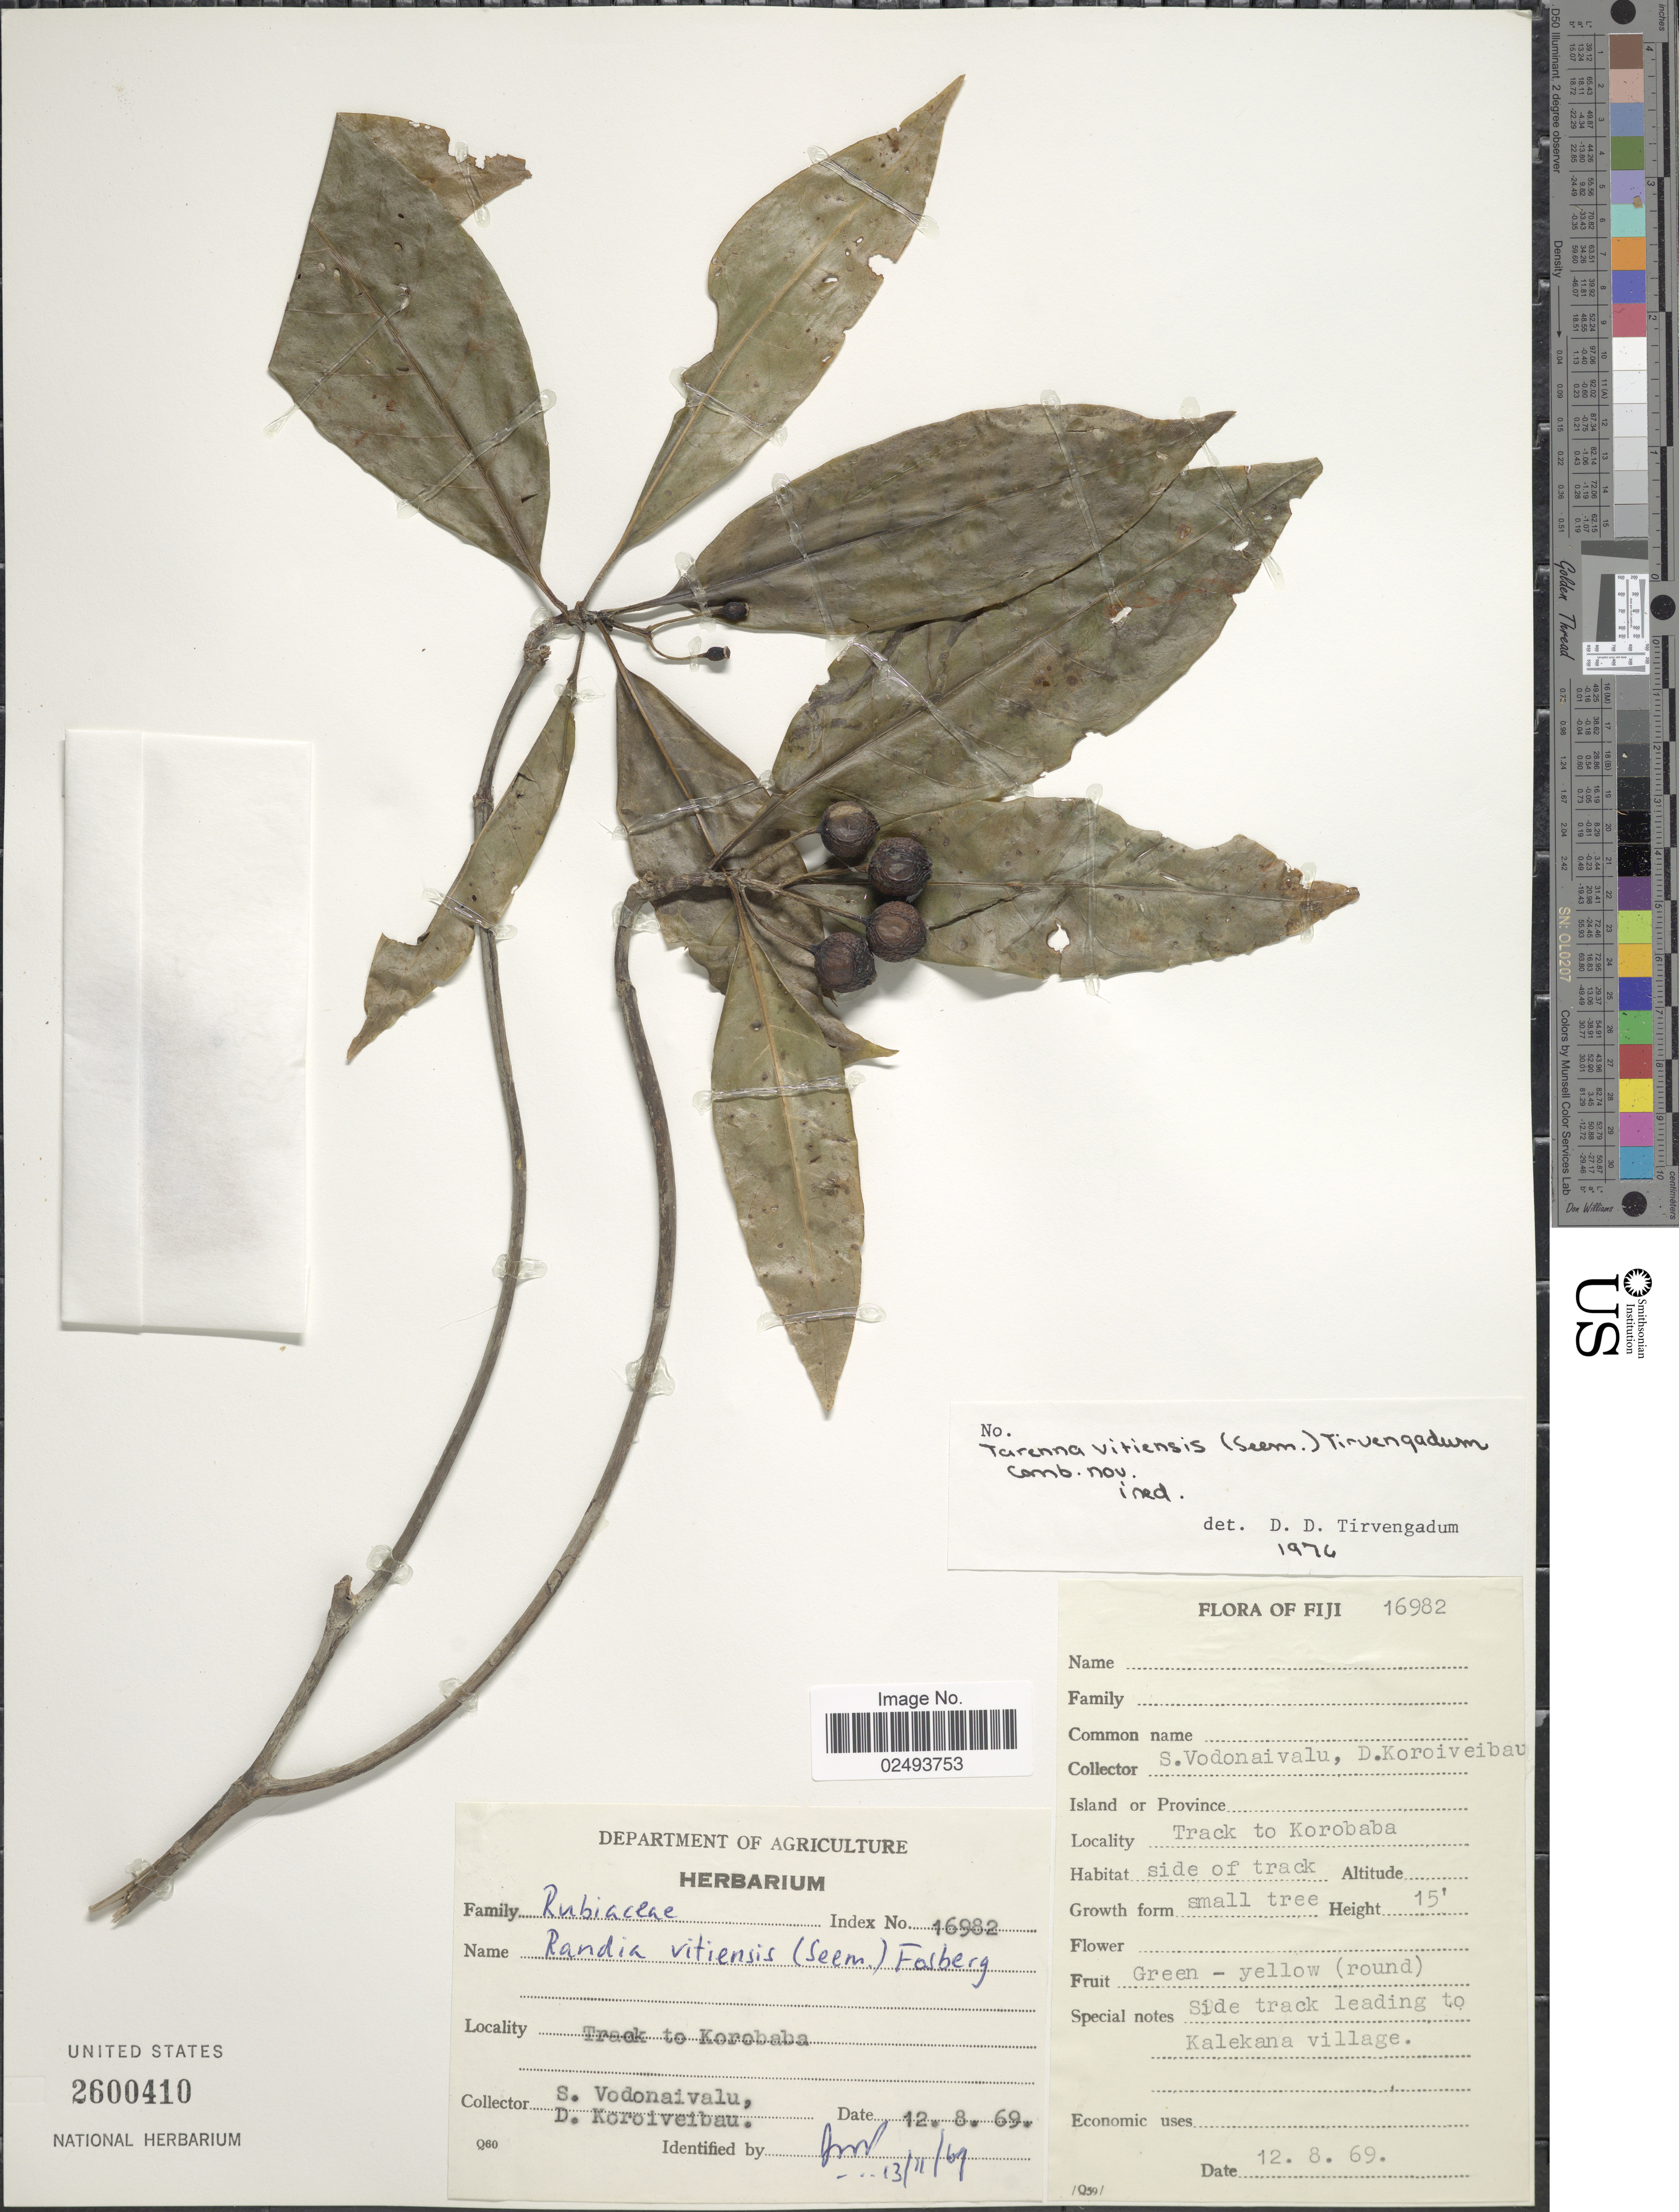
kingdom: Plantae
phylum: Tracheophyta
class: Magnoliopsida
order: Gentianales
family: Rubiaceae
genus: Tarenna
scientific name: Tarenna vitiensis (Seem.) Tirveng. comb. nov. ined.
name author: Craib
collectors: S. Vodonaivalu & D. Koroiveibau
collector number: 16982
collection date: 1969-08-12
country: Fiji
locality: Track to Korobaba, side trak leading to Kalekana village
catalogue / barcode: US 2600410